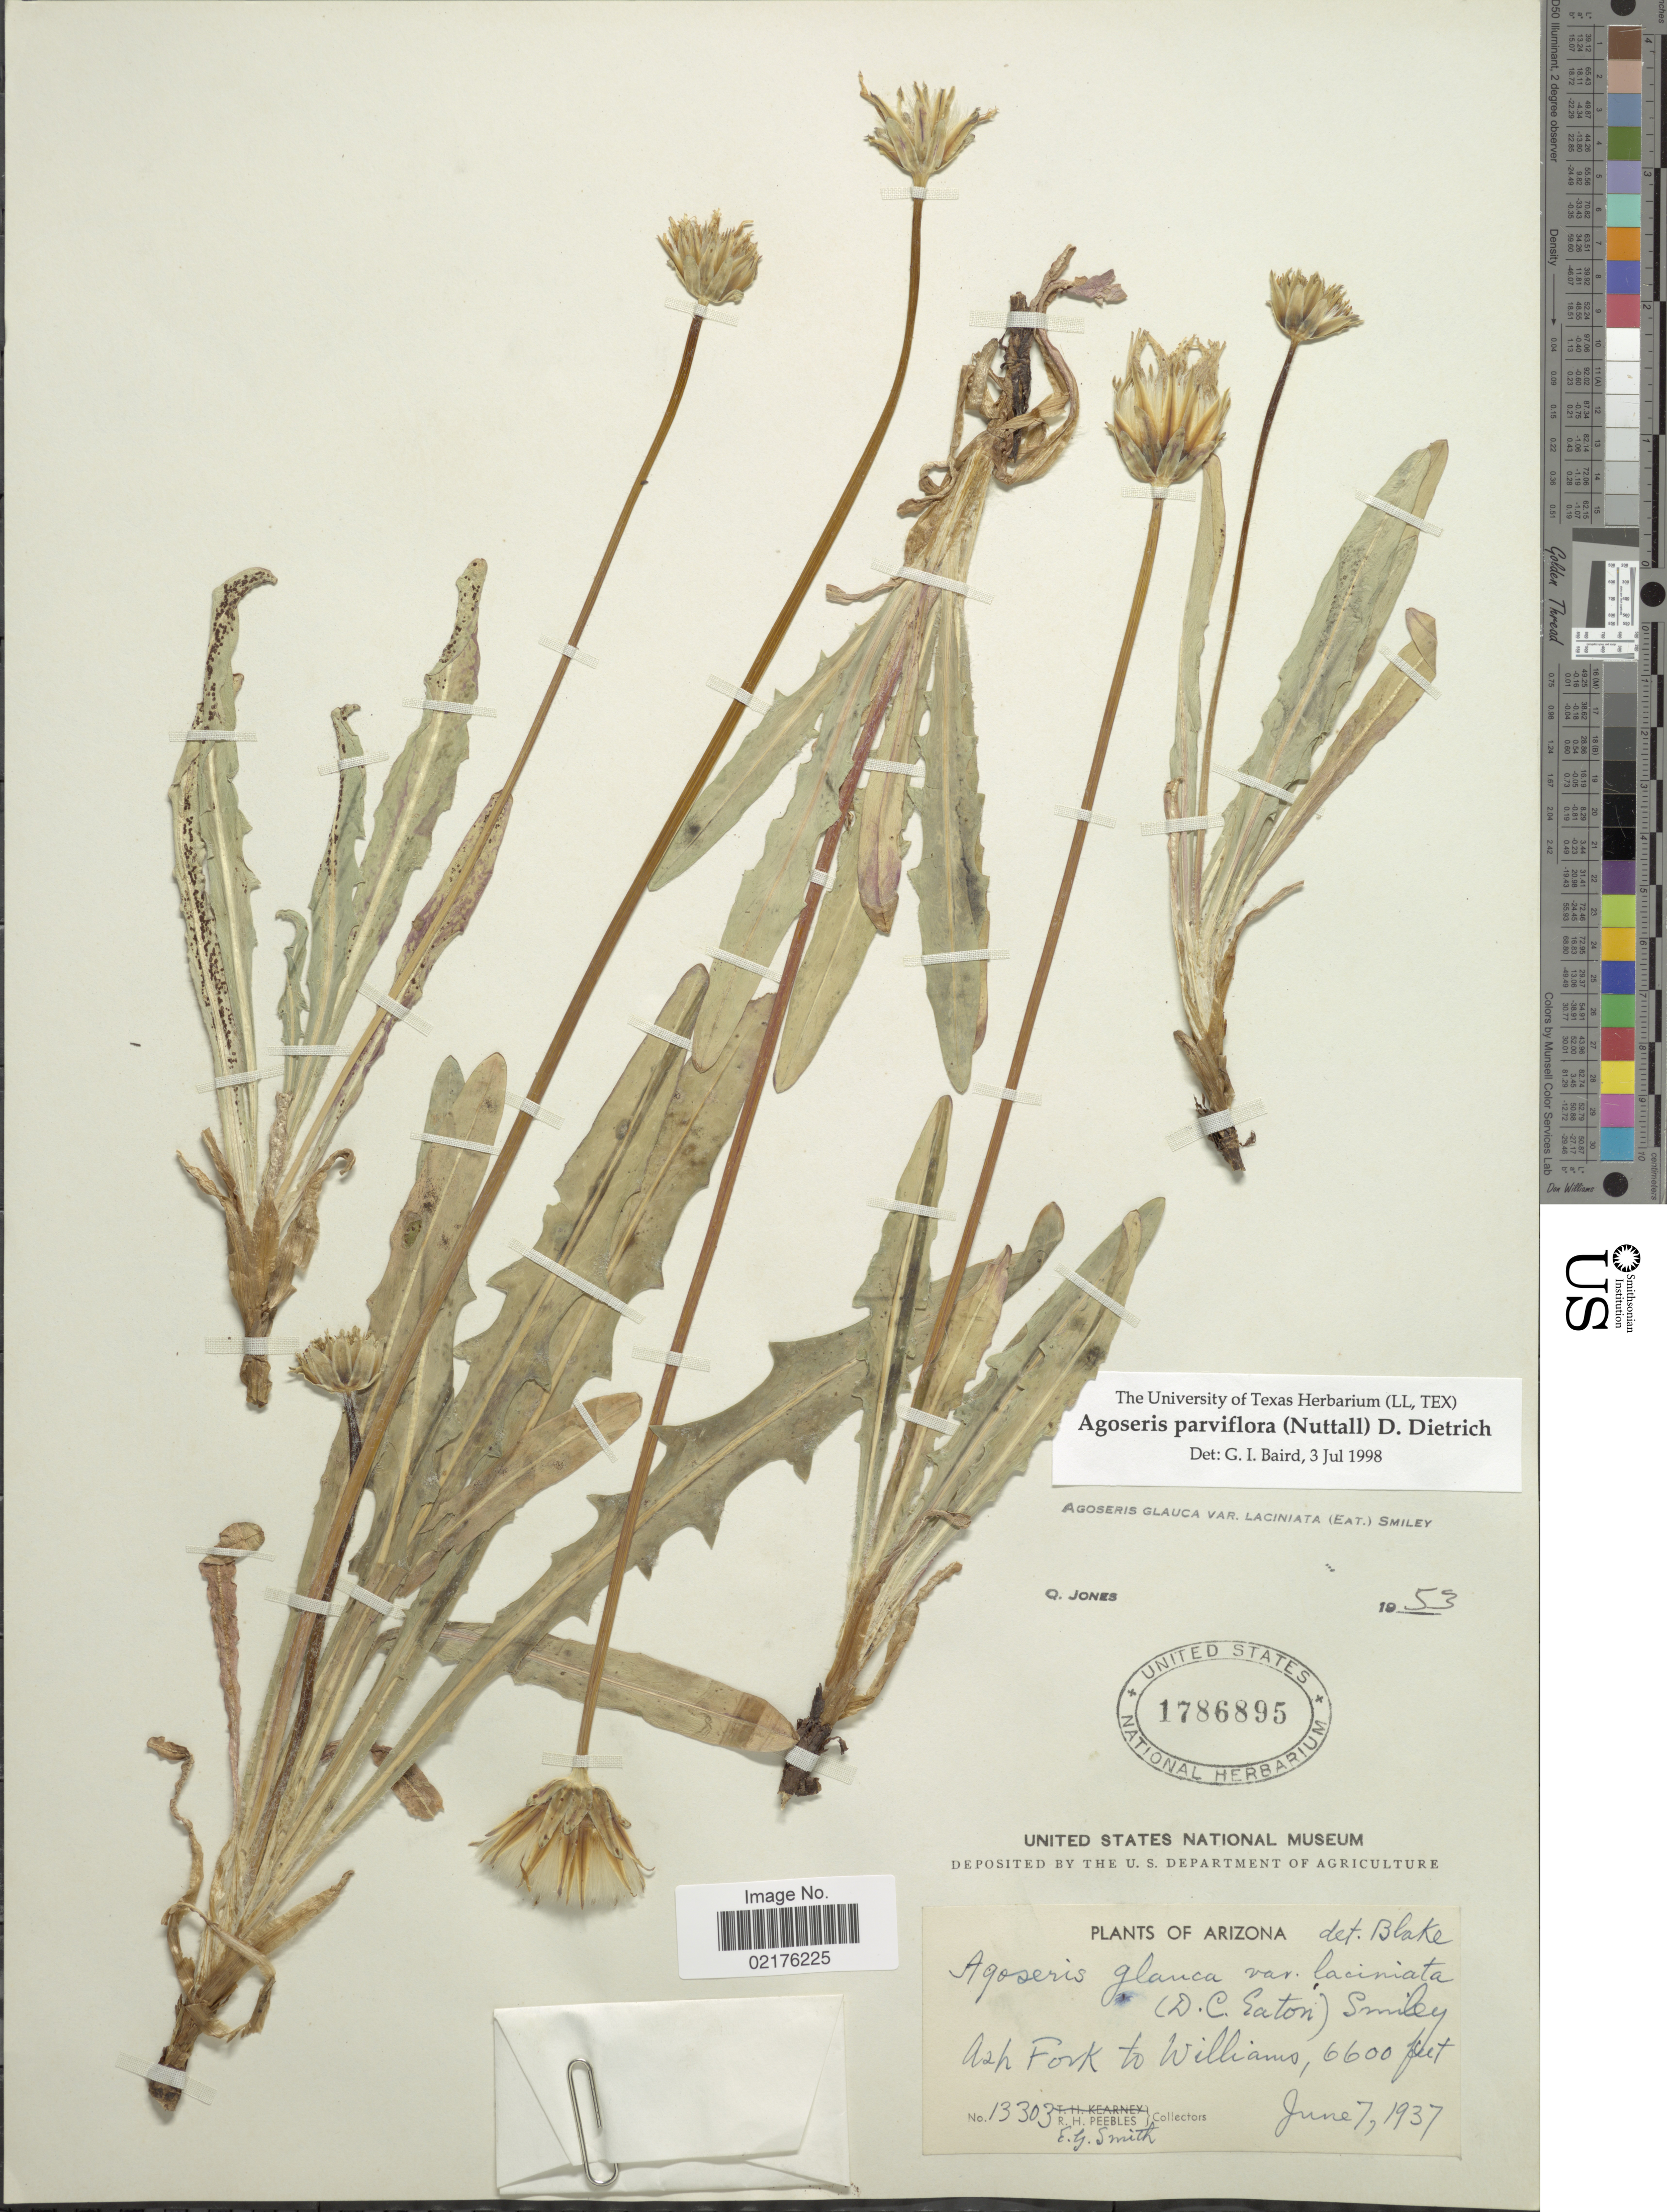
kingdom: Plantae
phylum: Tracheophyta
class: Magnoliopsida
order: Asterales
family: Asteraceae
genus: Agoseris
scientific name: Agoseris parviflora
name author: (Nutt.) D. Dietr.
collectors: R. H. Peebles & E. G. Smith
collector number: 13303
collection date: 1937-06-07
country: United States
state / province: Arizona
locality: Ash Fork to Williams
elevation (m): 2012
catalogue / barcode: US 1786895